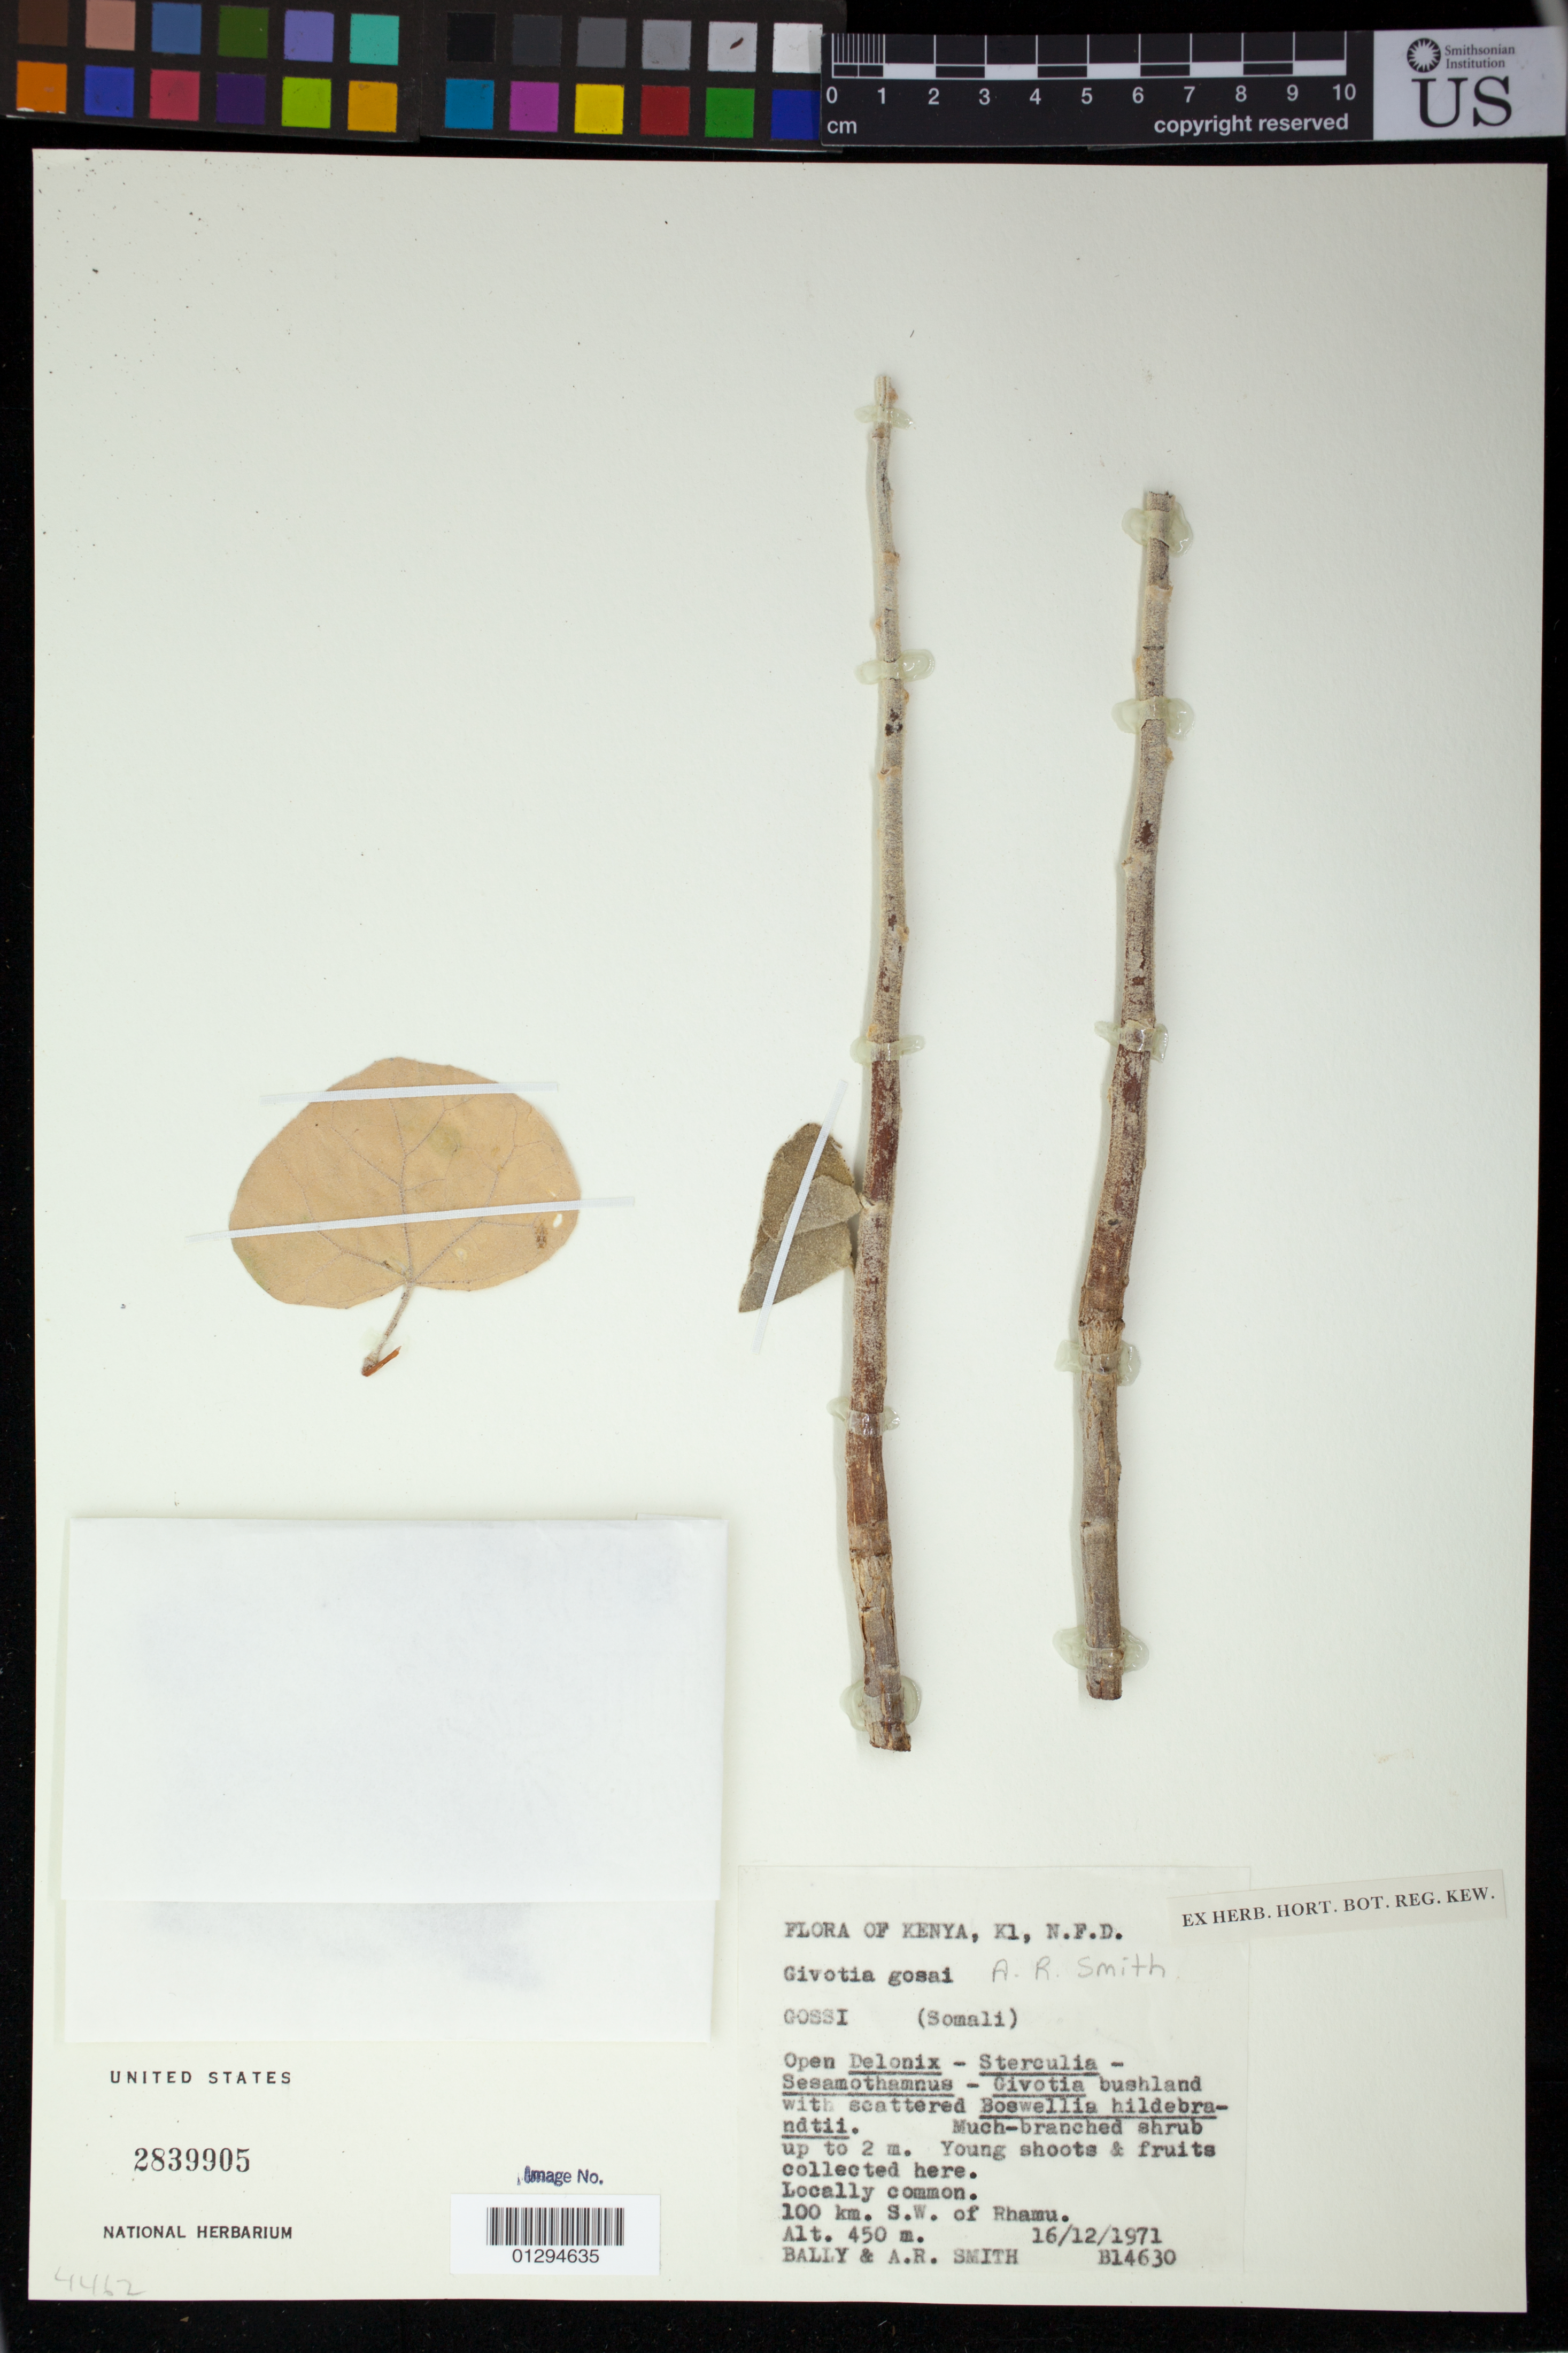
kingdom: Plantae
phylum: Tracheophyta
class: Magnoliopsida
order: Malpighiales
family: Euphorbiaceae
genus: Givotia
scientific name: Givotia gosai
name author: Radcl.-Sm.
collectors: -. Bally & A. R. Smith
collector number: B14630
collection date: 1971-12-16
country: Kenya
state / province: Mandera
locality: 100 km. S.W. of Rhamu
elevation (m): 450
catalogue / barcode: US 2839905